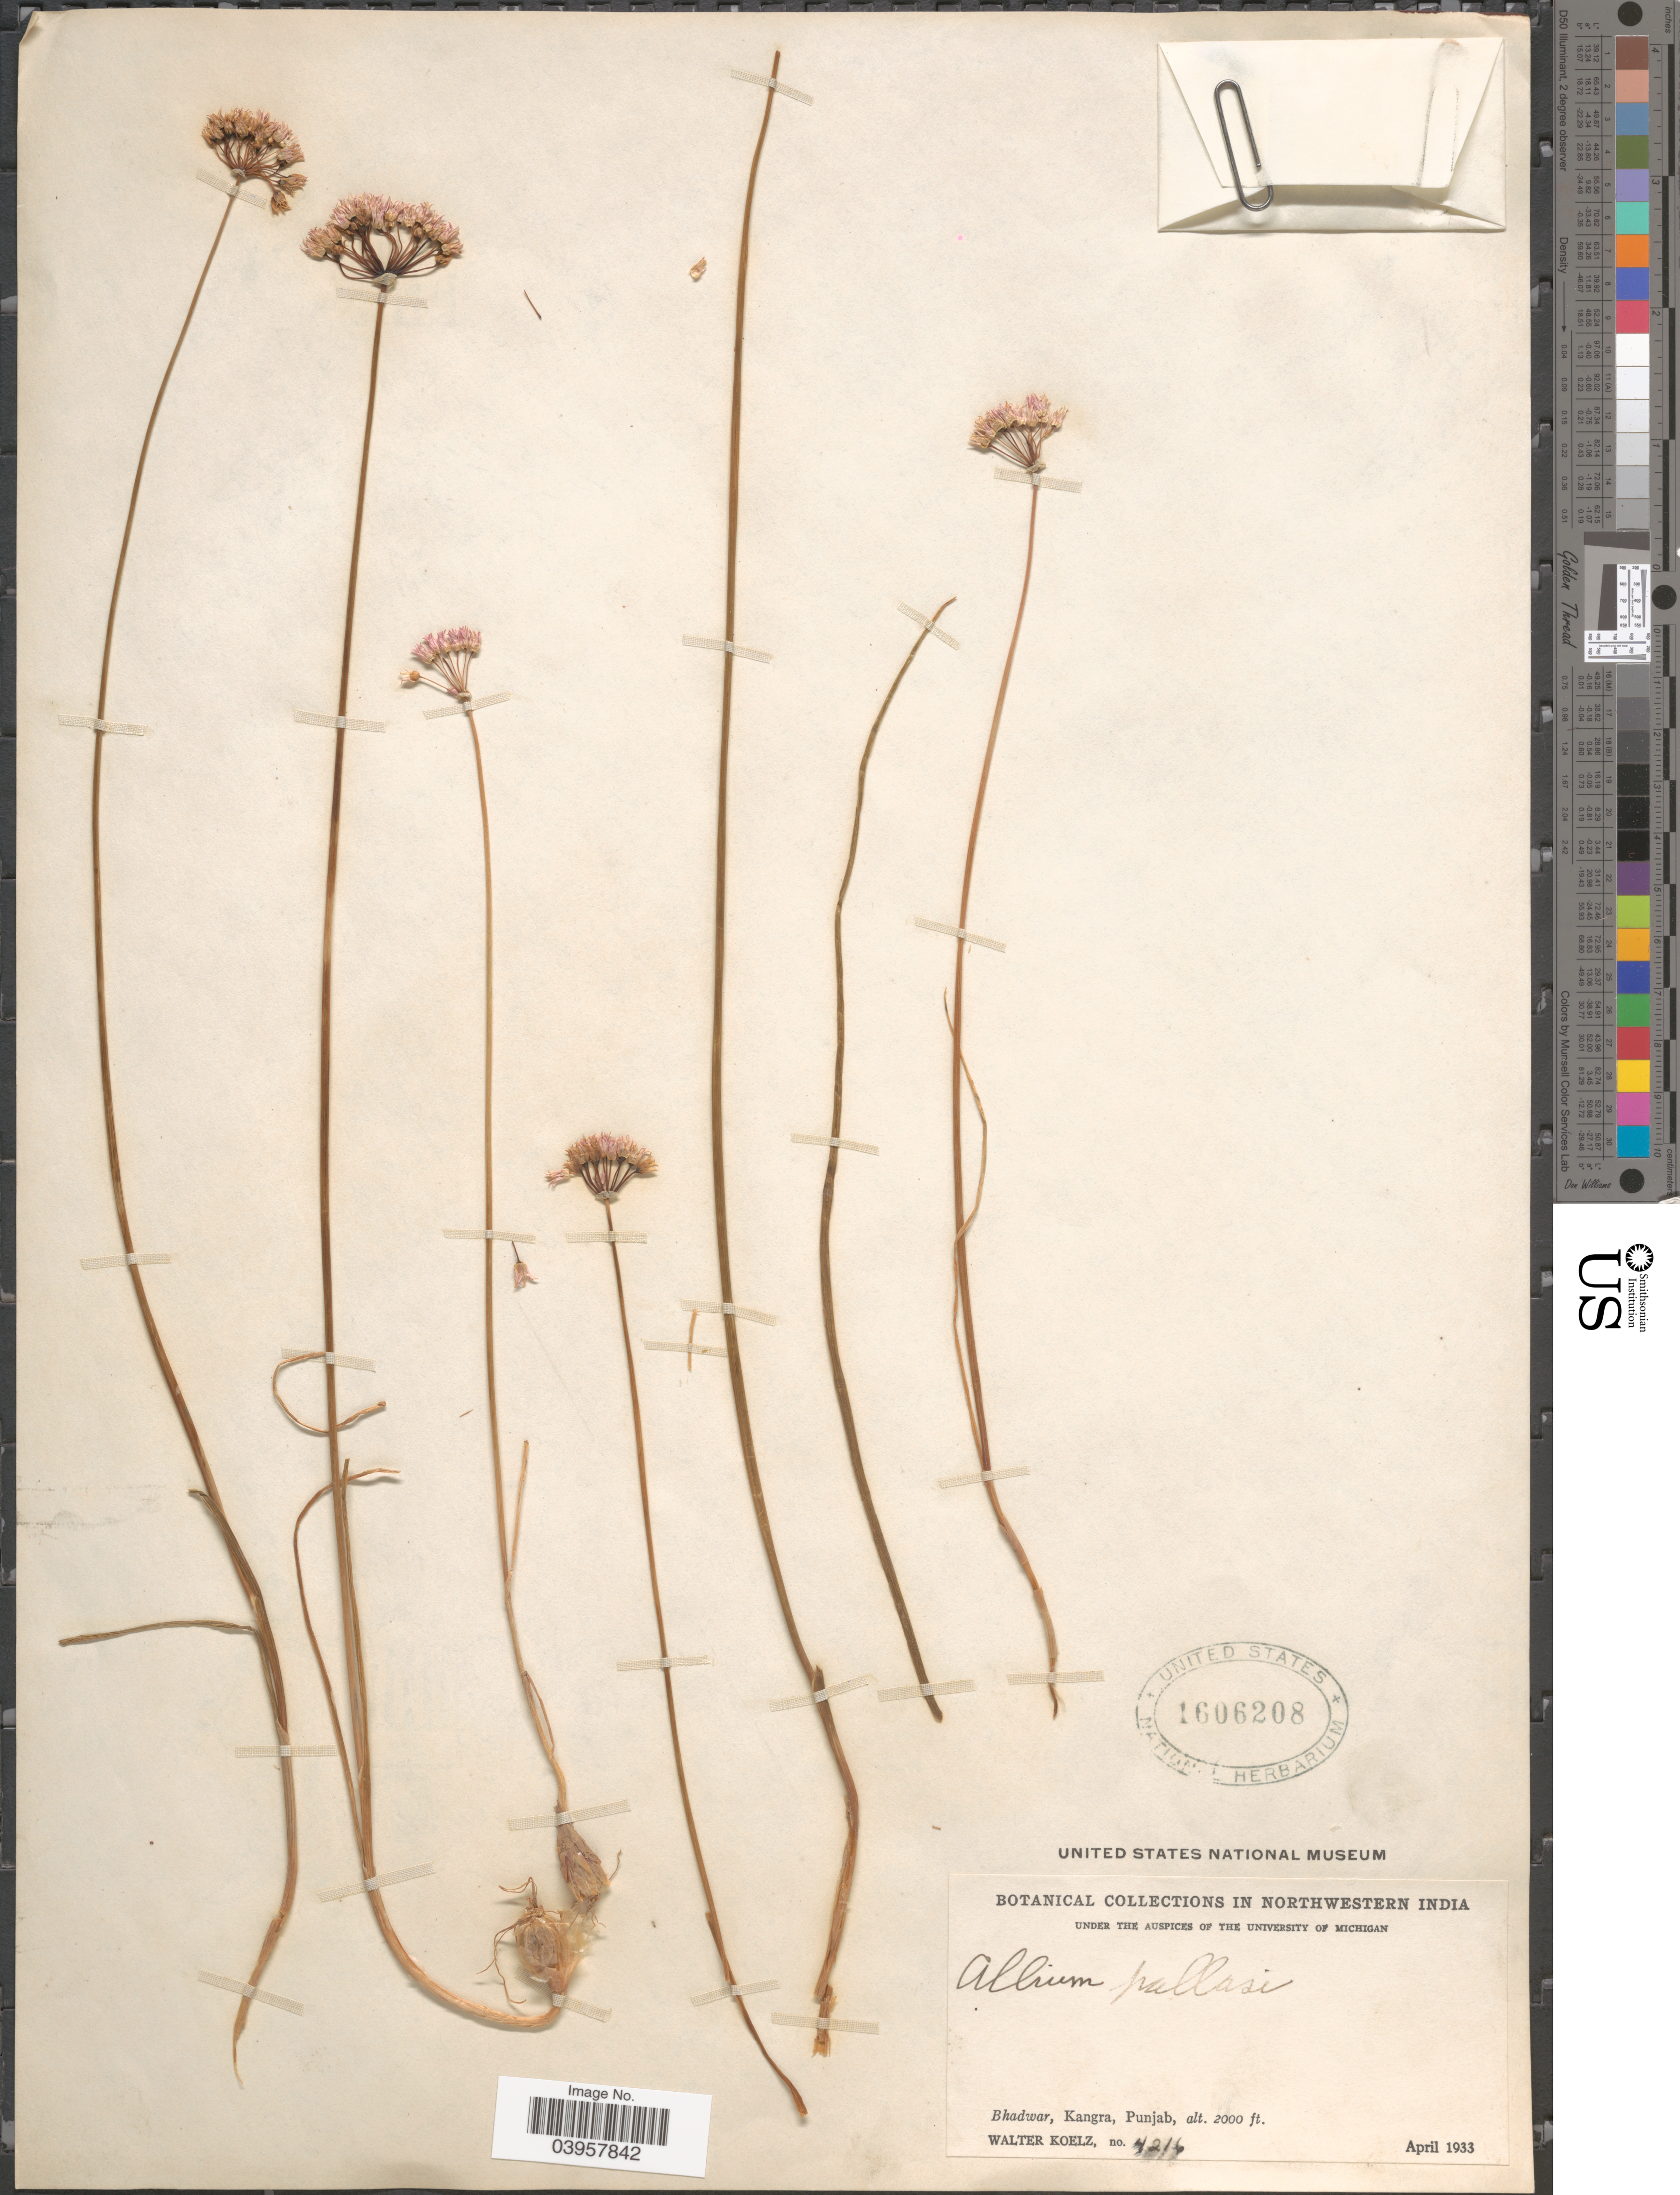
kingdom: Plantae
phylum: Tracheophyta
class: Liliopsida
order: Asparagales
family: Amaryllidaceae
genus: Allium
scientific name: Allium pallasii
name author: Murray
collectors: W. N. Koelz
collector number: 4216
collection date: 1933-04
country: India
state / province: Punjab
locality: Northwestern India. Bhadwar, Kangra.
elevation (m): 610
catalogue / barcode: US 1606208